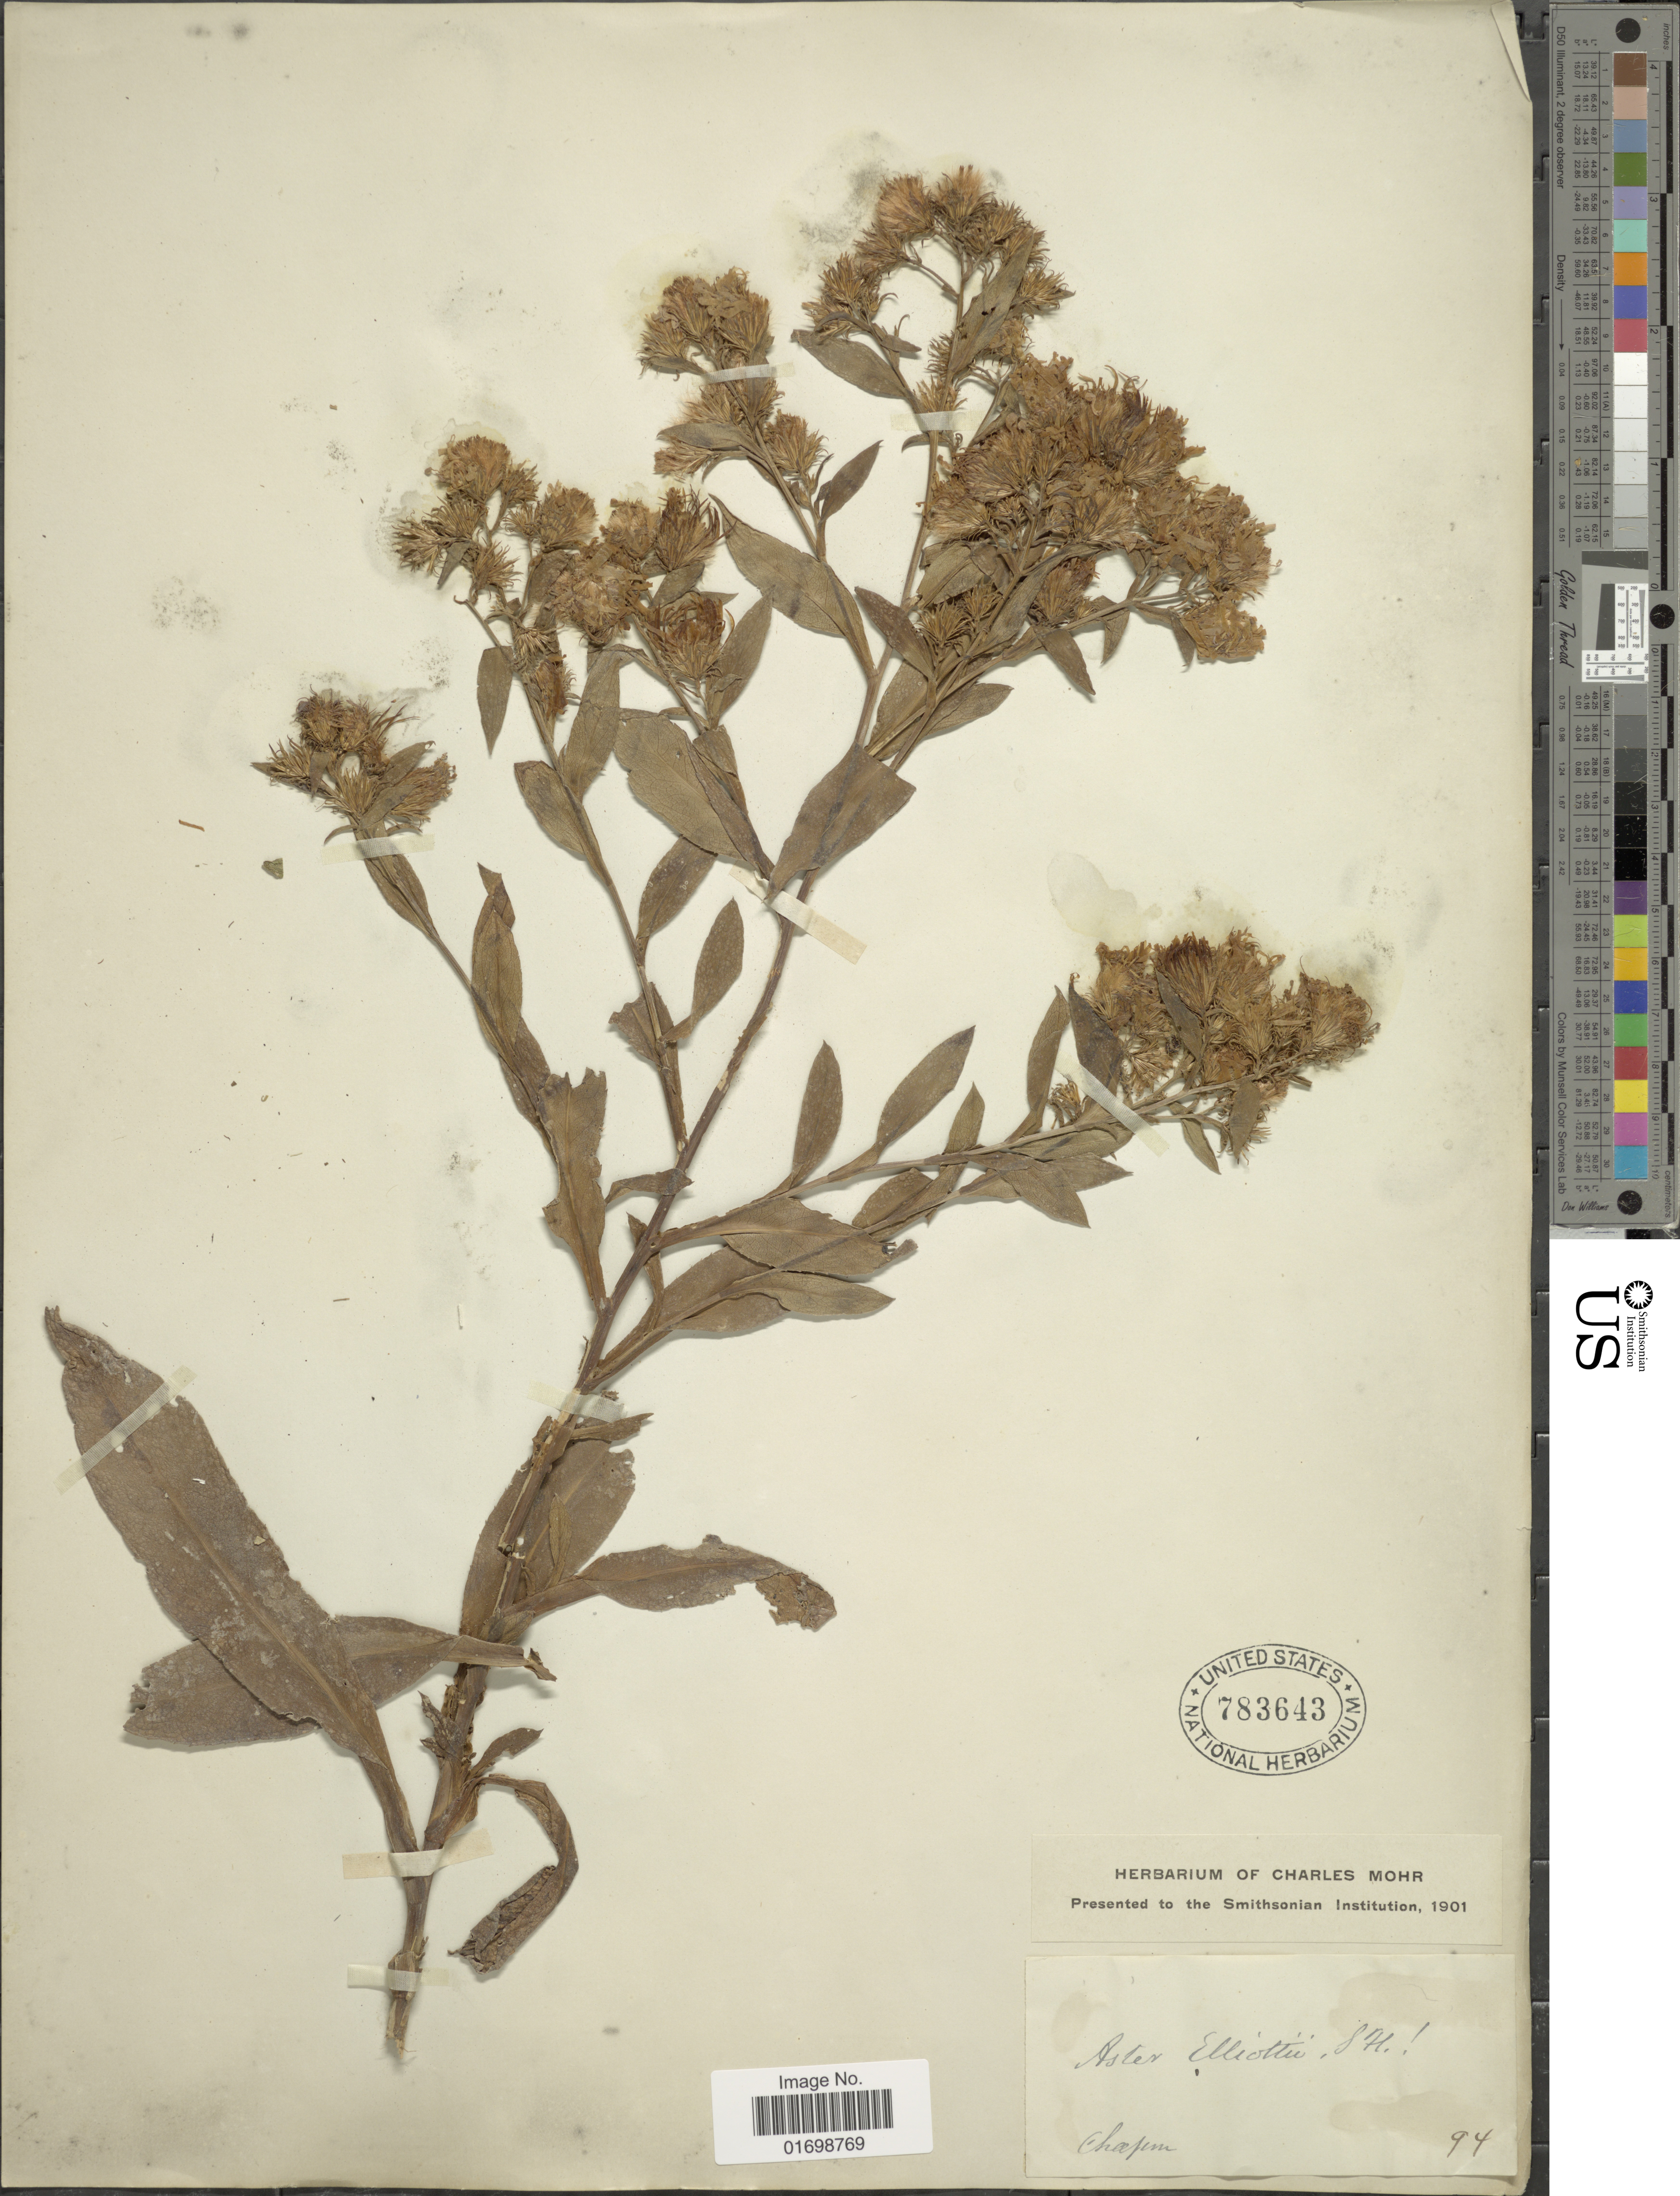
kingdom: Plantae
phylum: Tracheophyta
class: Magnoliopsida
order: Asterales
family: Asteraceae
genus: Symphyotrichum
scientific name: Symphyotrichum elliottii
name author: (Torr. & A. Gray) G.L. Nesom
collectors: A. Chapman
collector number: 94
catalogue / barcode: US 783643